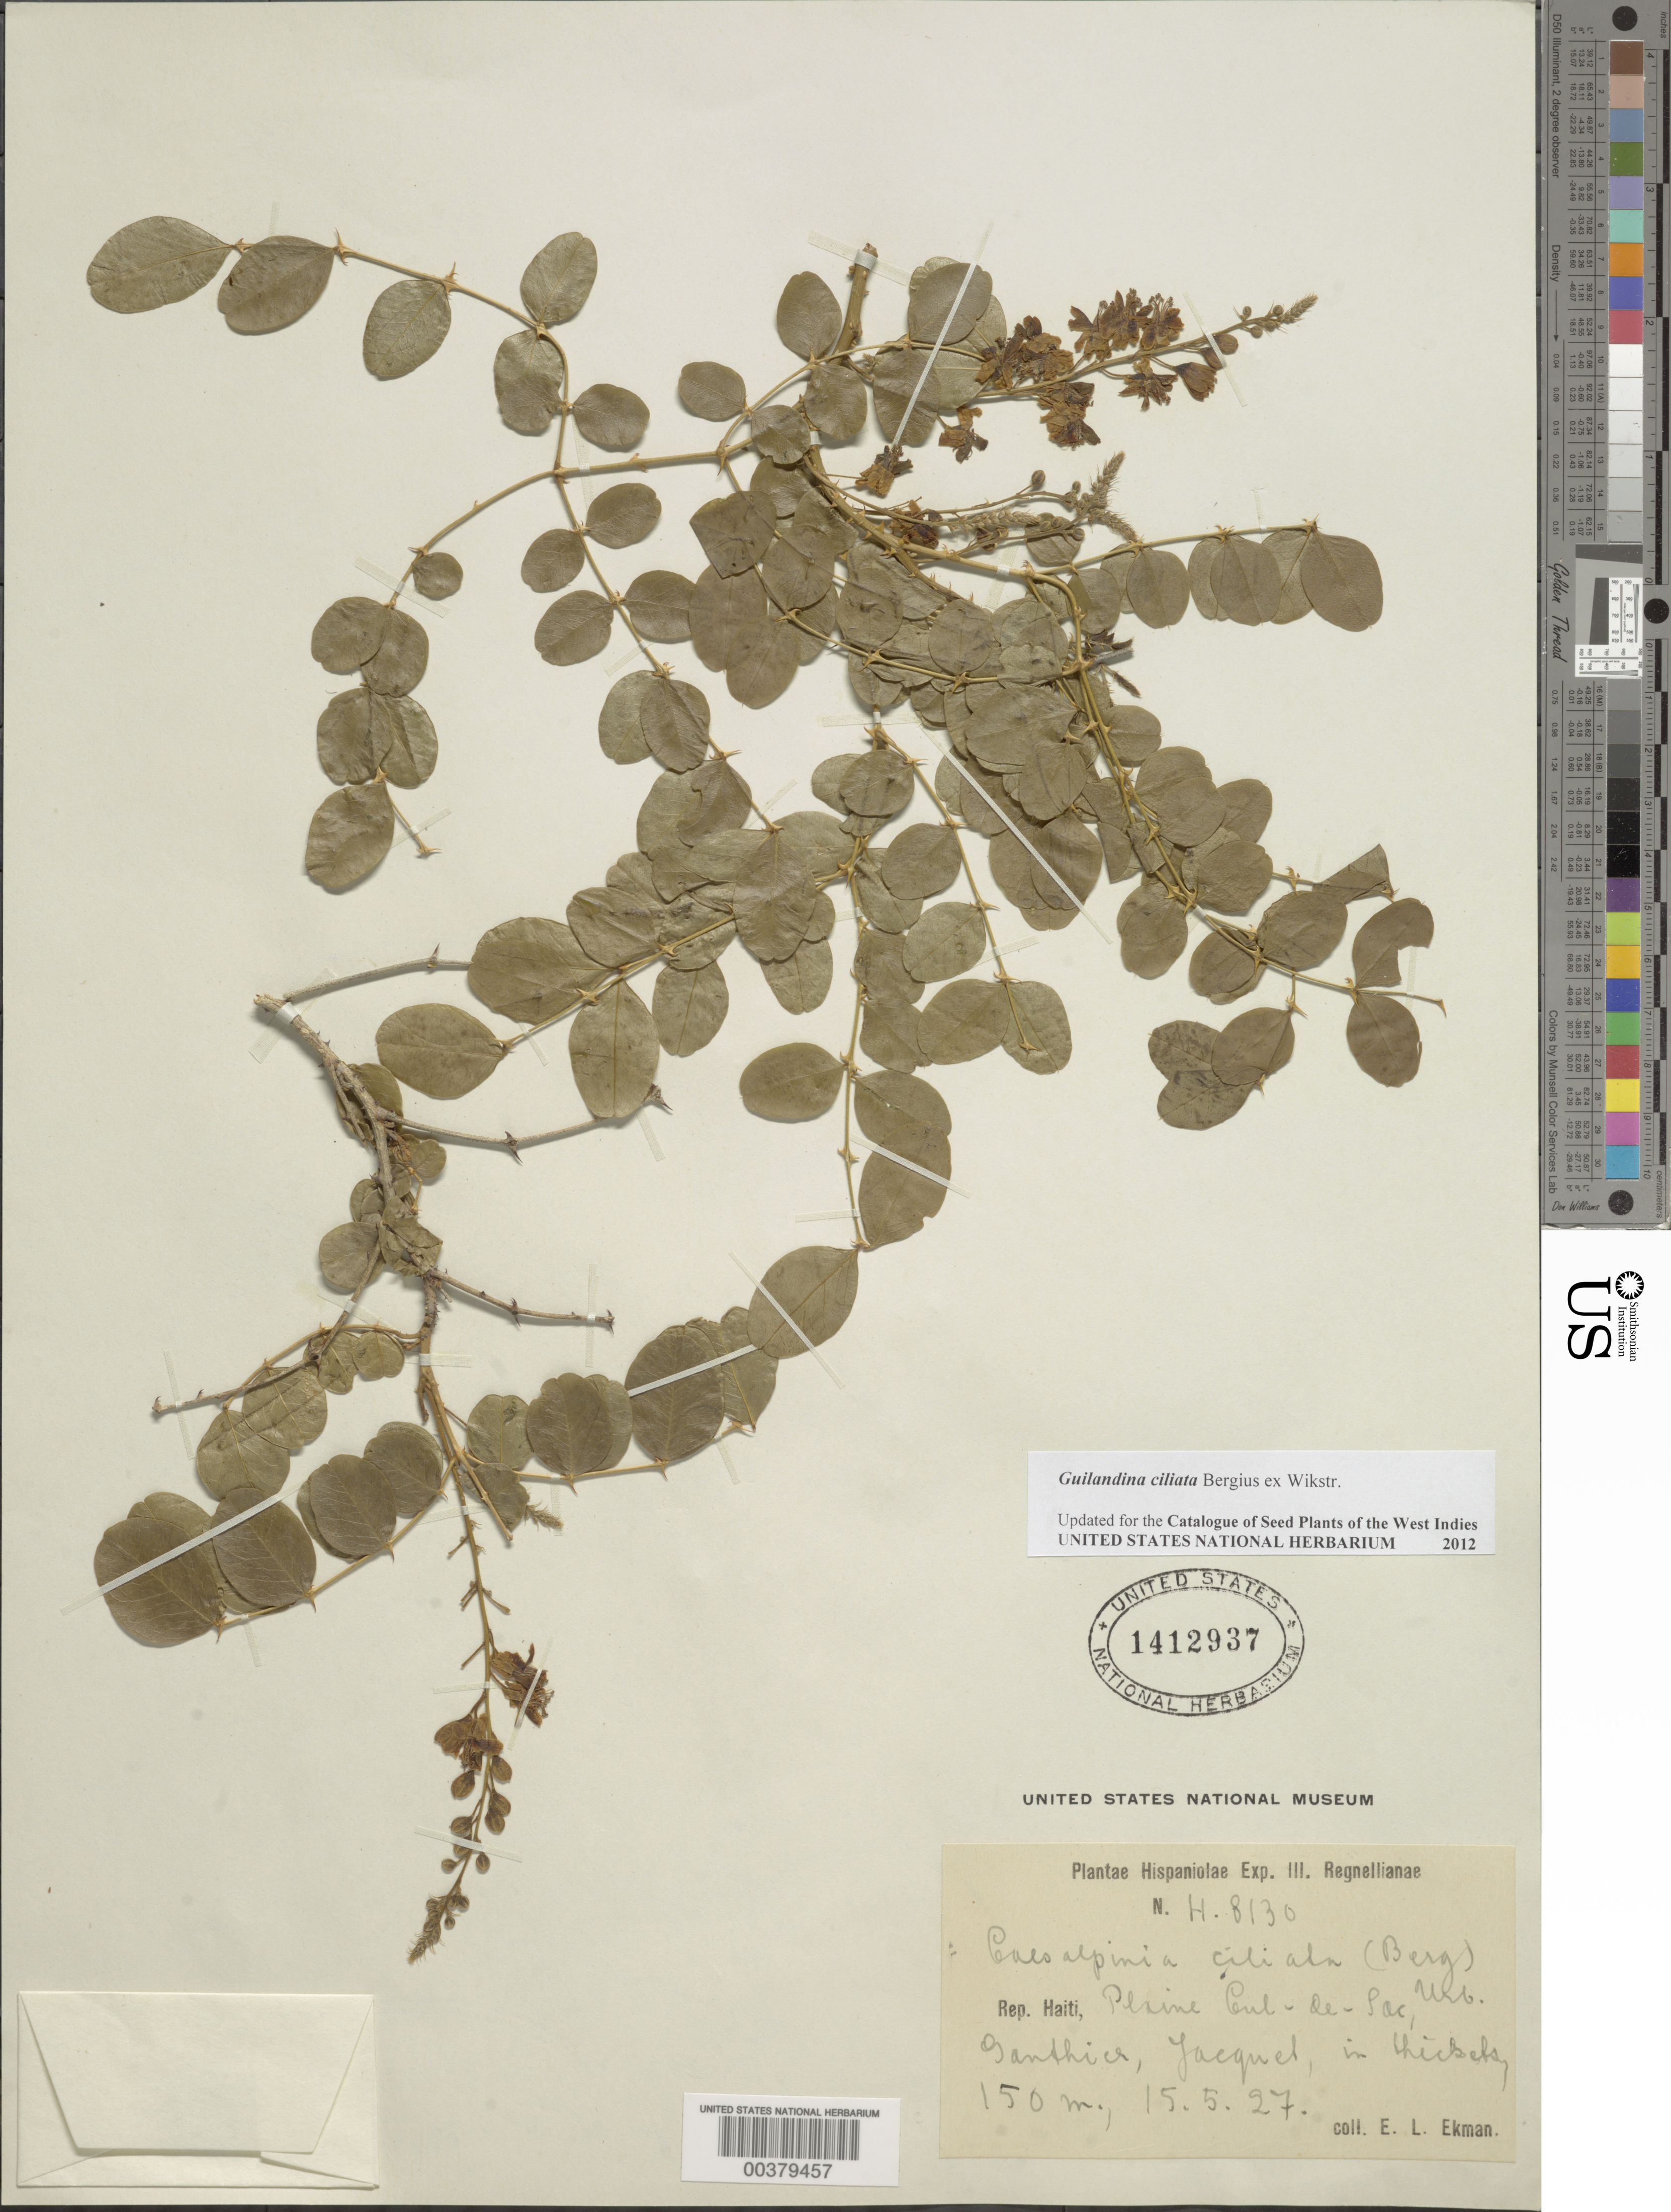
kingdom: Plantae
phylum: Tracheophyta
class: Magnoliopsida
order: Fabales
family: Fabaceae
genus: Guilandina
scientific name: Guilandina ciliata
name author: Bergius ex Wikstr.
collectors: E. L. Ekman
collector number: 8130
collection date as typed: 15 May 1927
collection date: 1927-05-15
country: Haiti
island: Hispaniola Island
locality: Plaine cul-de-sac, ganthier, jacquet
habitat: Thickets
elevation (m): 150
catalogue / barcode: US 1412937